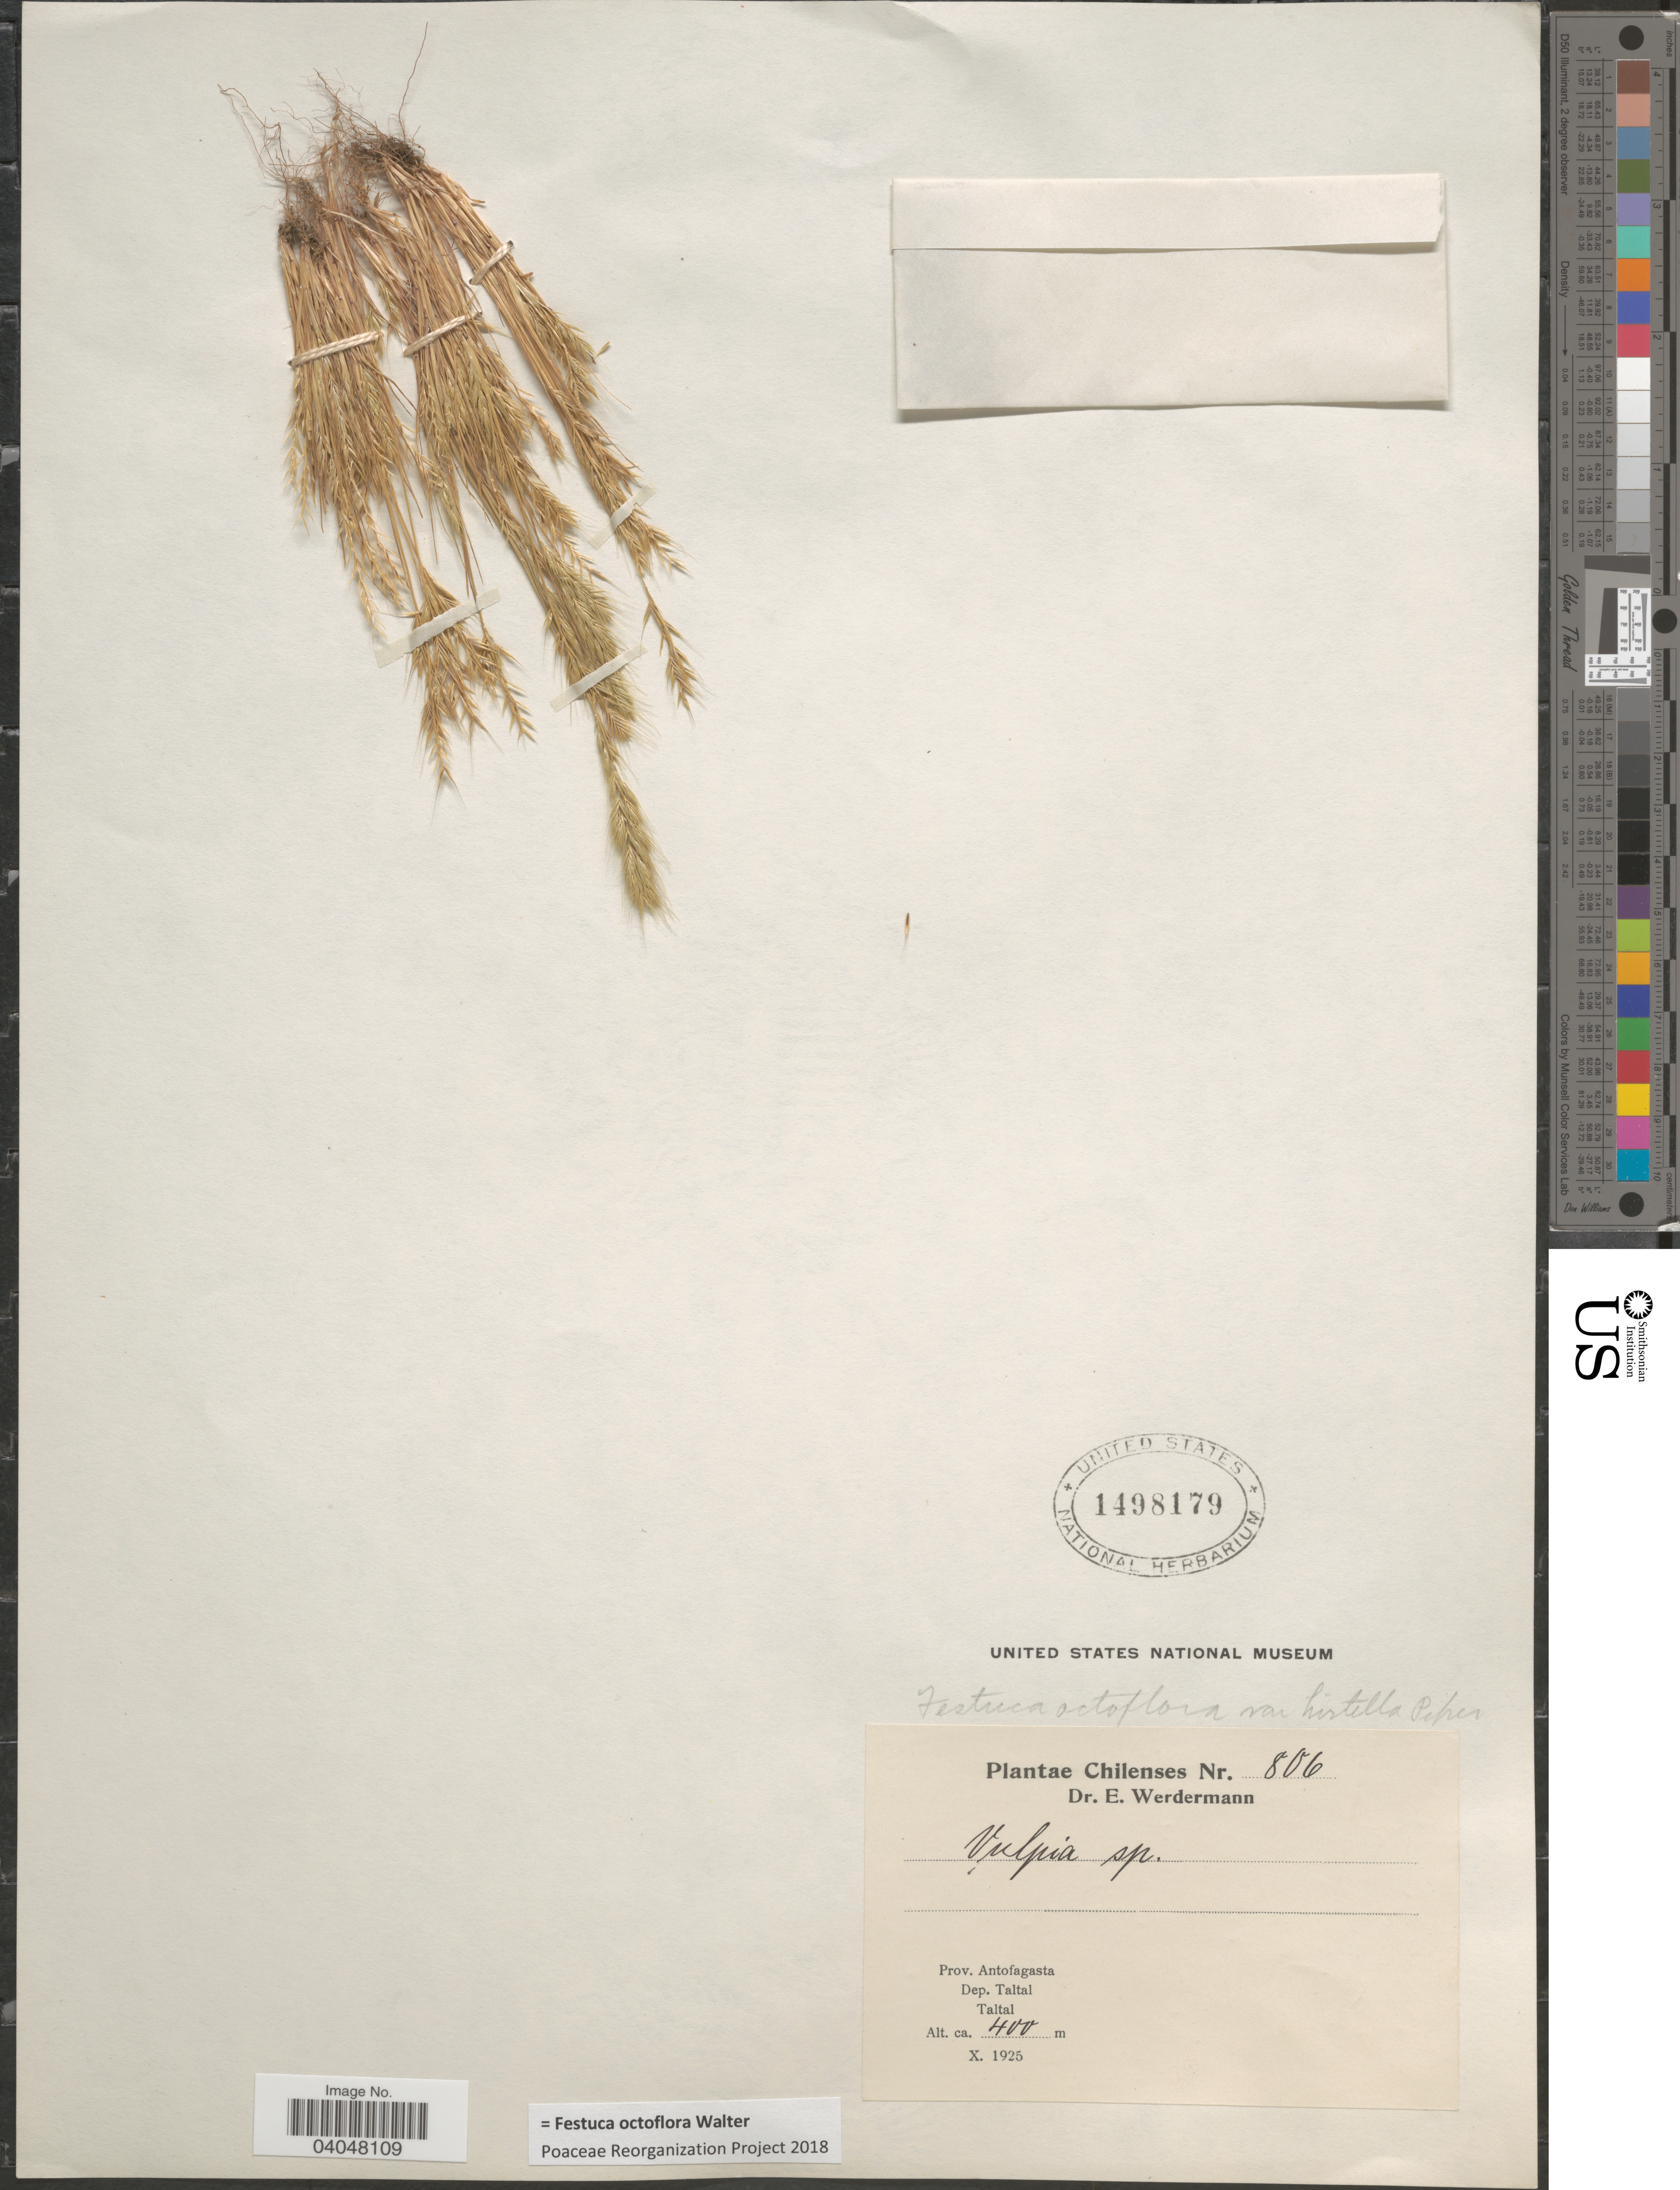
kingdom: Plantae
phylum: Tracheophyta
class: Liliopsida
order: Poales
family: Poaceae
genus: Festuca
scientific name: Festuca octoflora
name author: Walter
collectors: E. Werdermann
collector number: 806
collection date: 1925-10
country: Chile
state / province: Antofagasta (II)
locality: Dep. Taltal. Taltal.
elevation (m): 400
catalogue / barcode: US 1498179